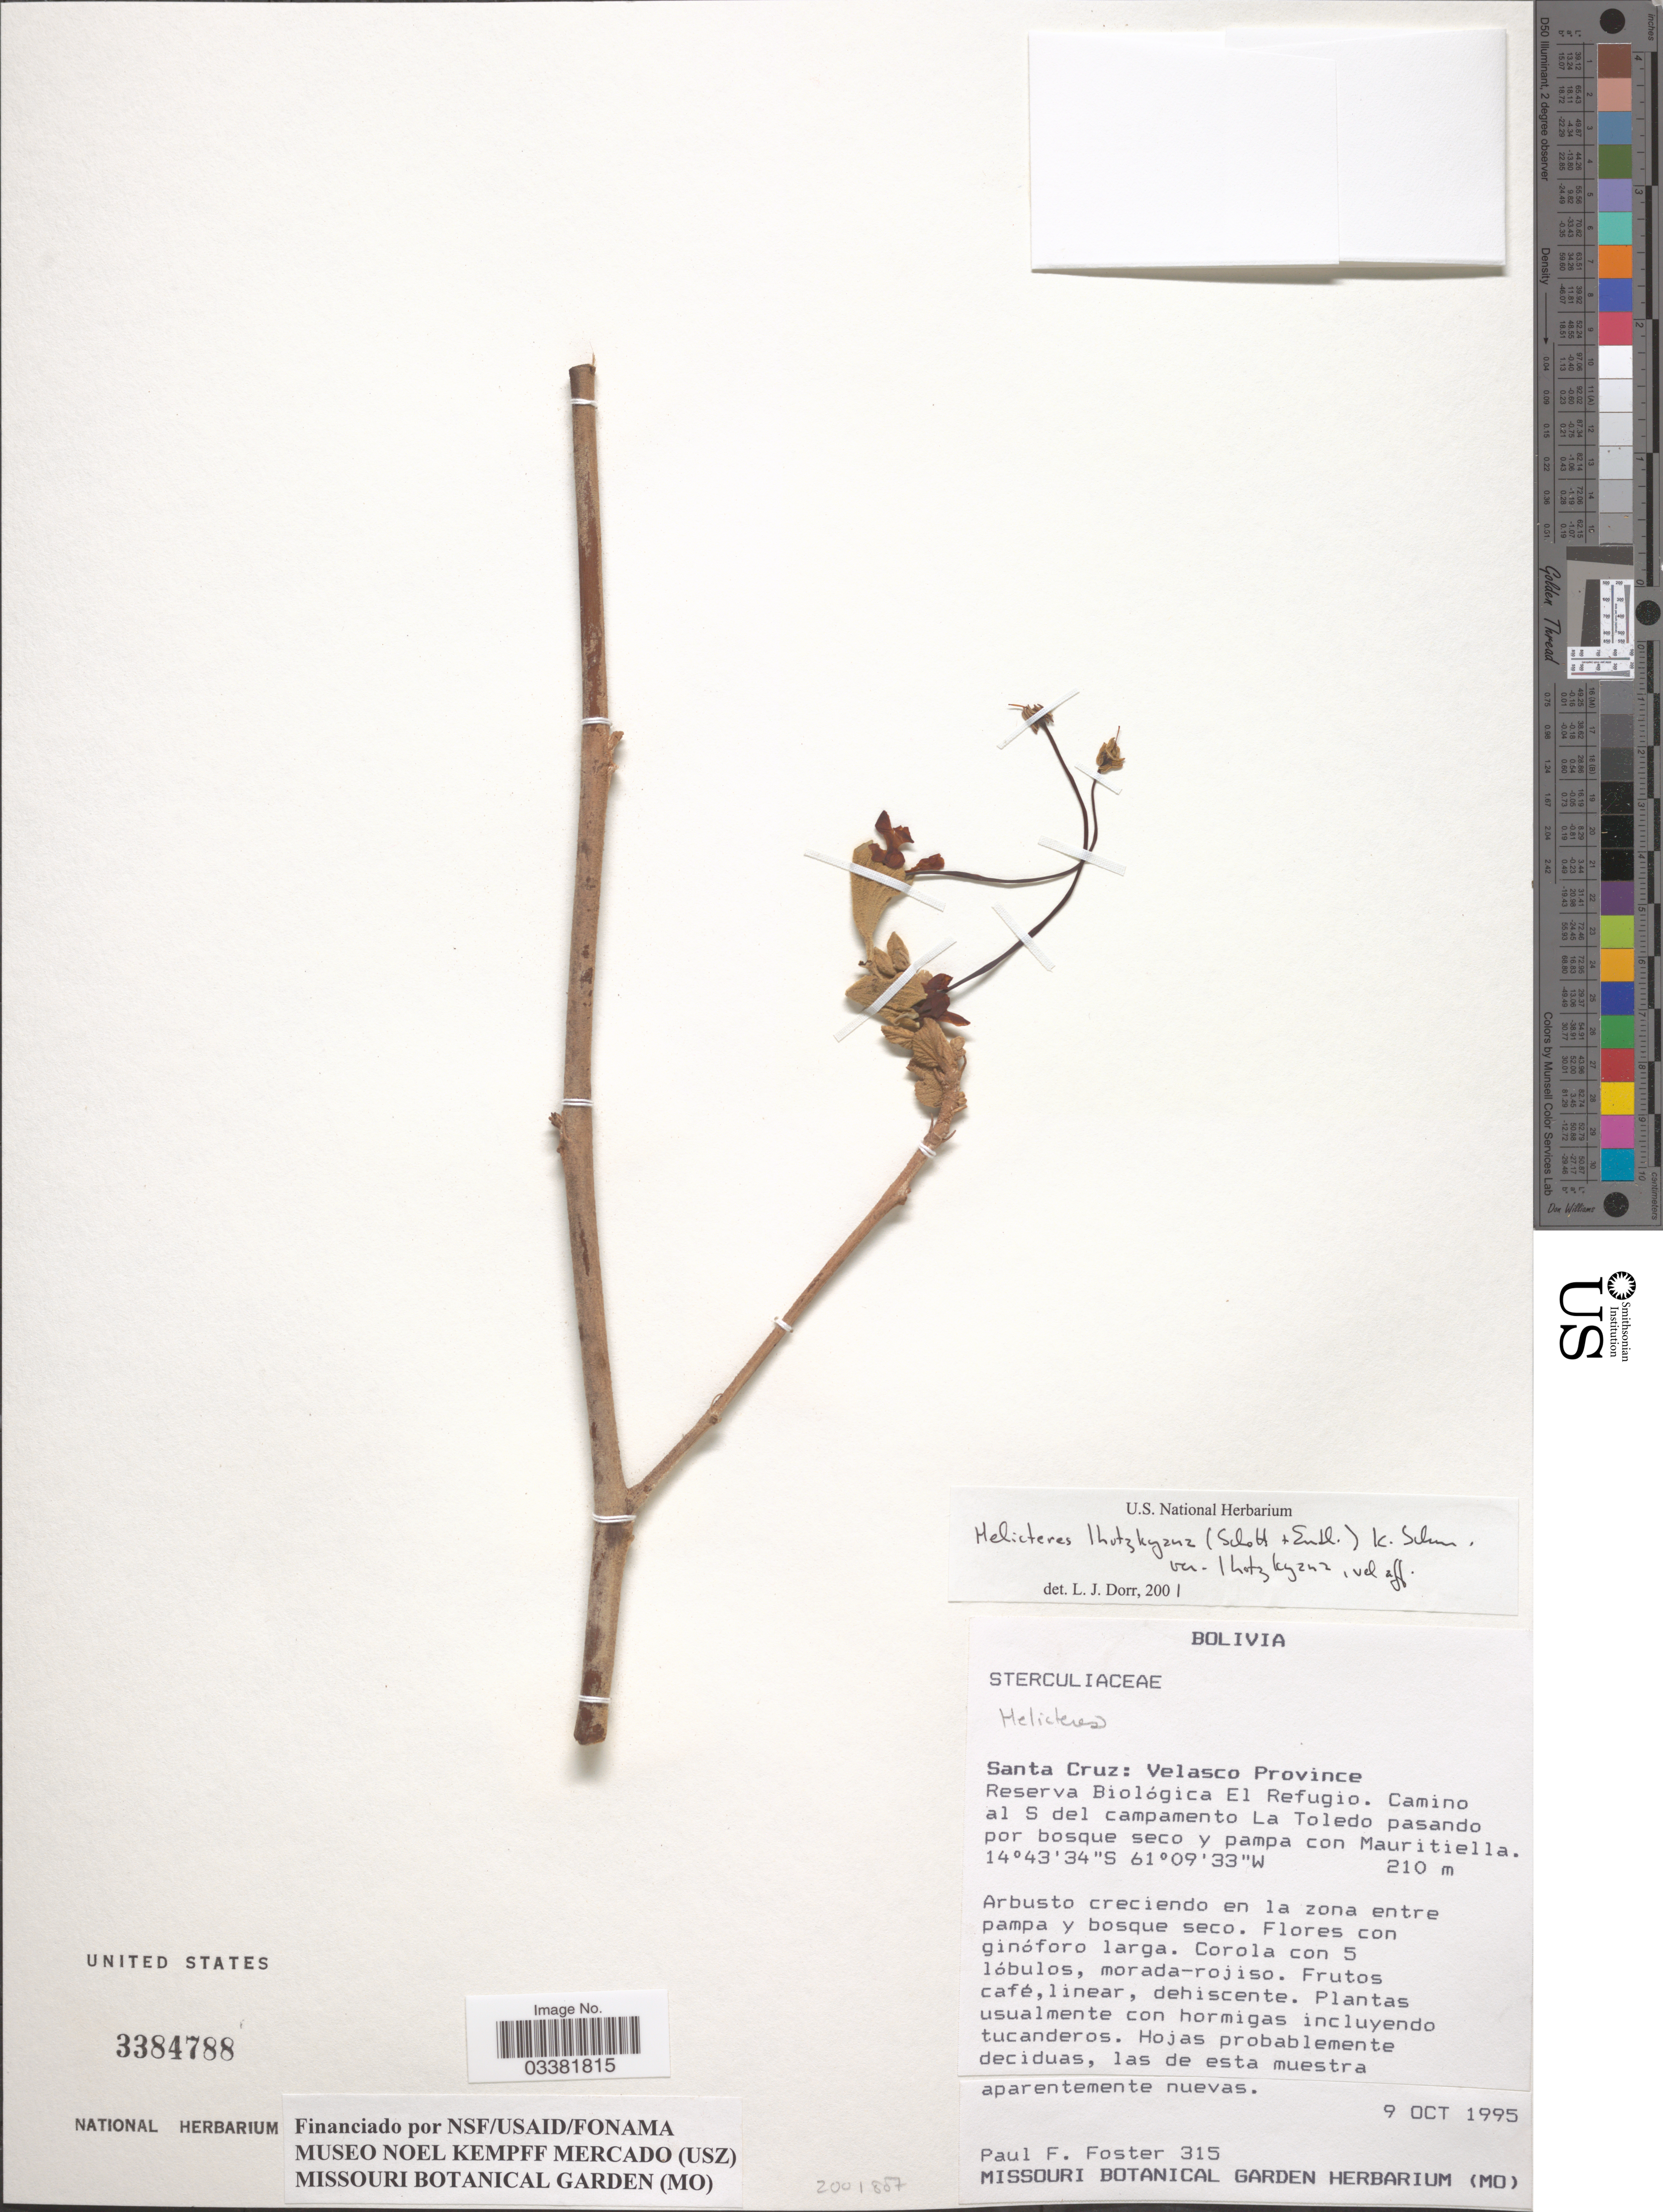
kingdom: Plantae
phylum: Tracheophyta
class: Magnoliopsida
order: Malvales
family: Malvaceae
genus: Helicteres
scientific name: Helicteres lhotzkyana var. lhotzkyana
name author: K. Schum.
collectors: P. F. Foster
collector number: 315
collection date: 1995-10-09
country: Bolivia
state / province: Santa Cruz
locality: Velasco Province. Reserva Biológica el Refugio. Camino al S del campamento La Toledo pasando por bosque seco y pampa con Mauritiella.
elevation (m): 210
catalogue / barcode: US 3384788